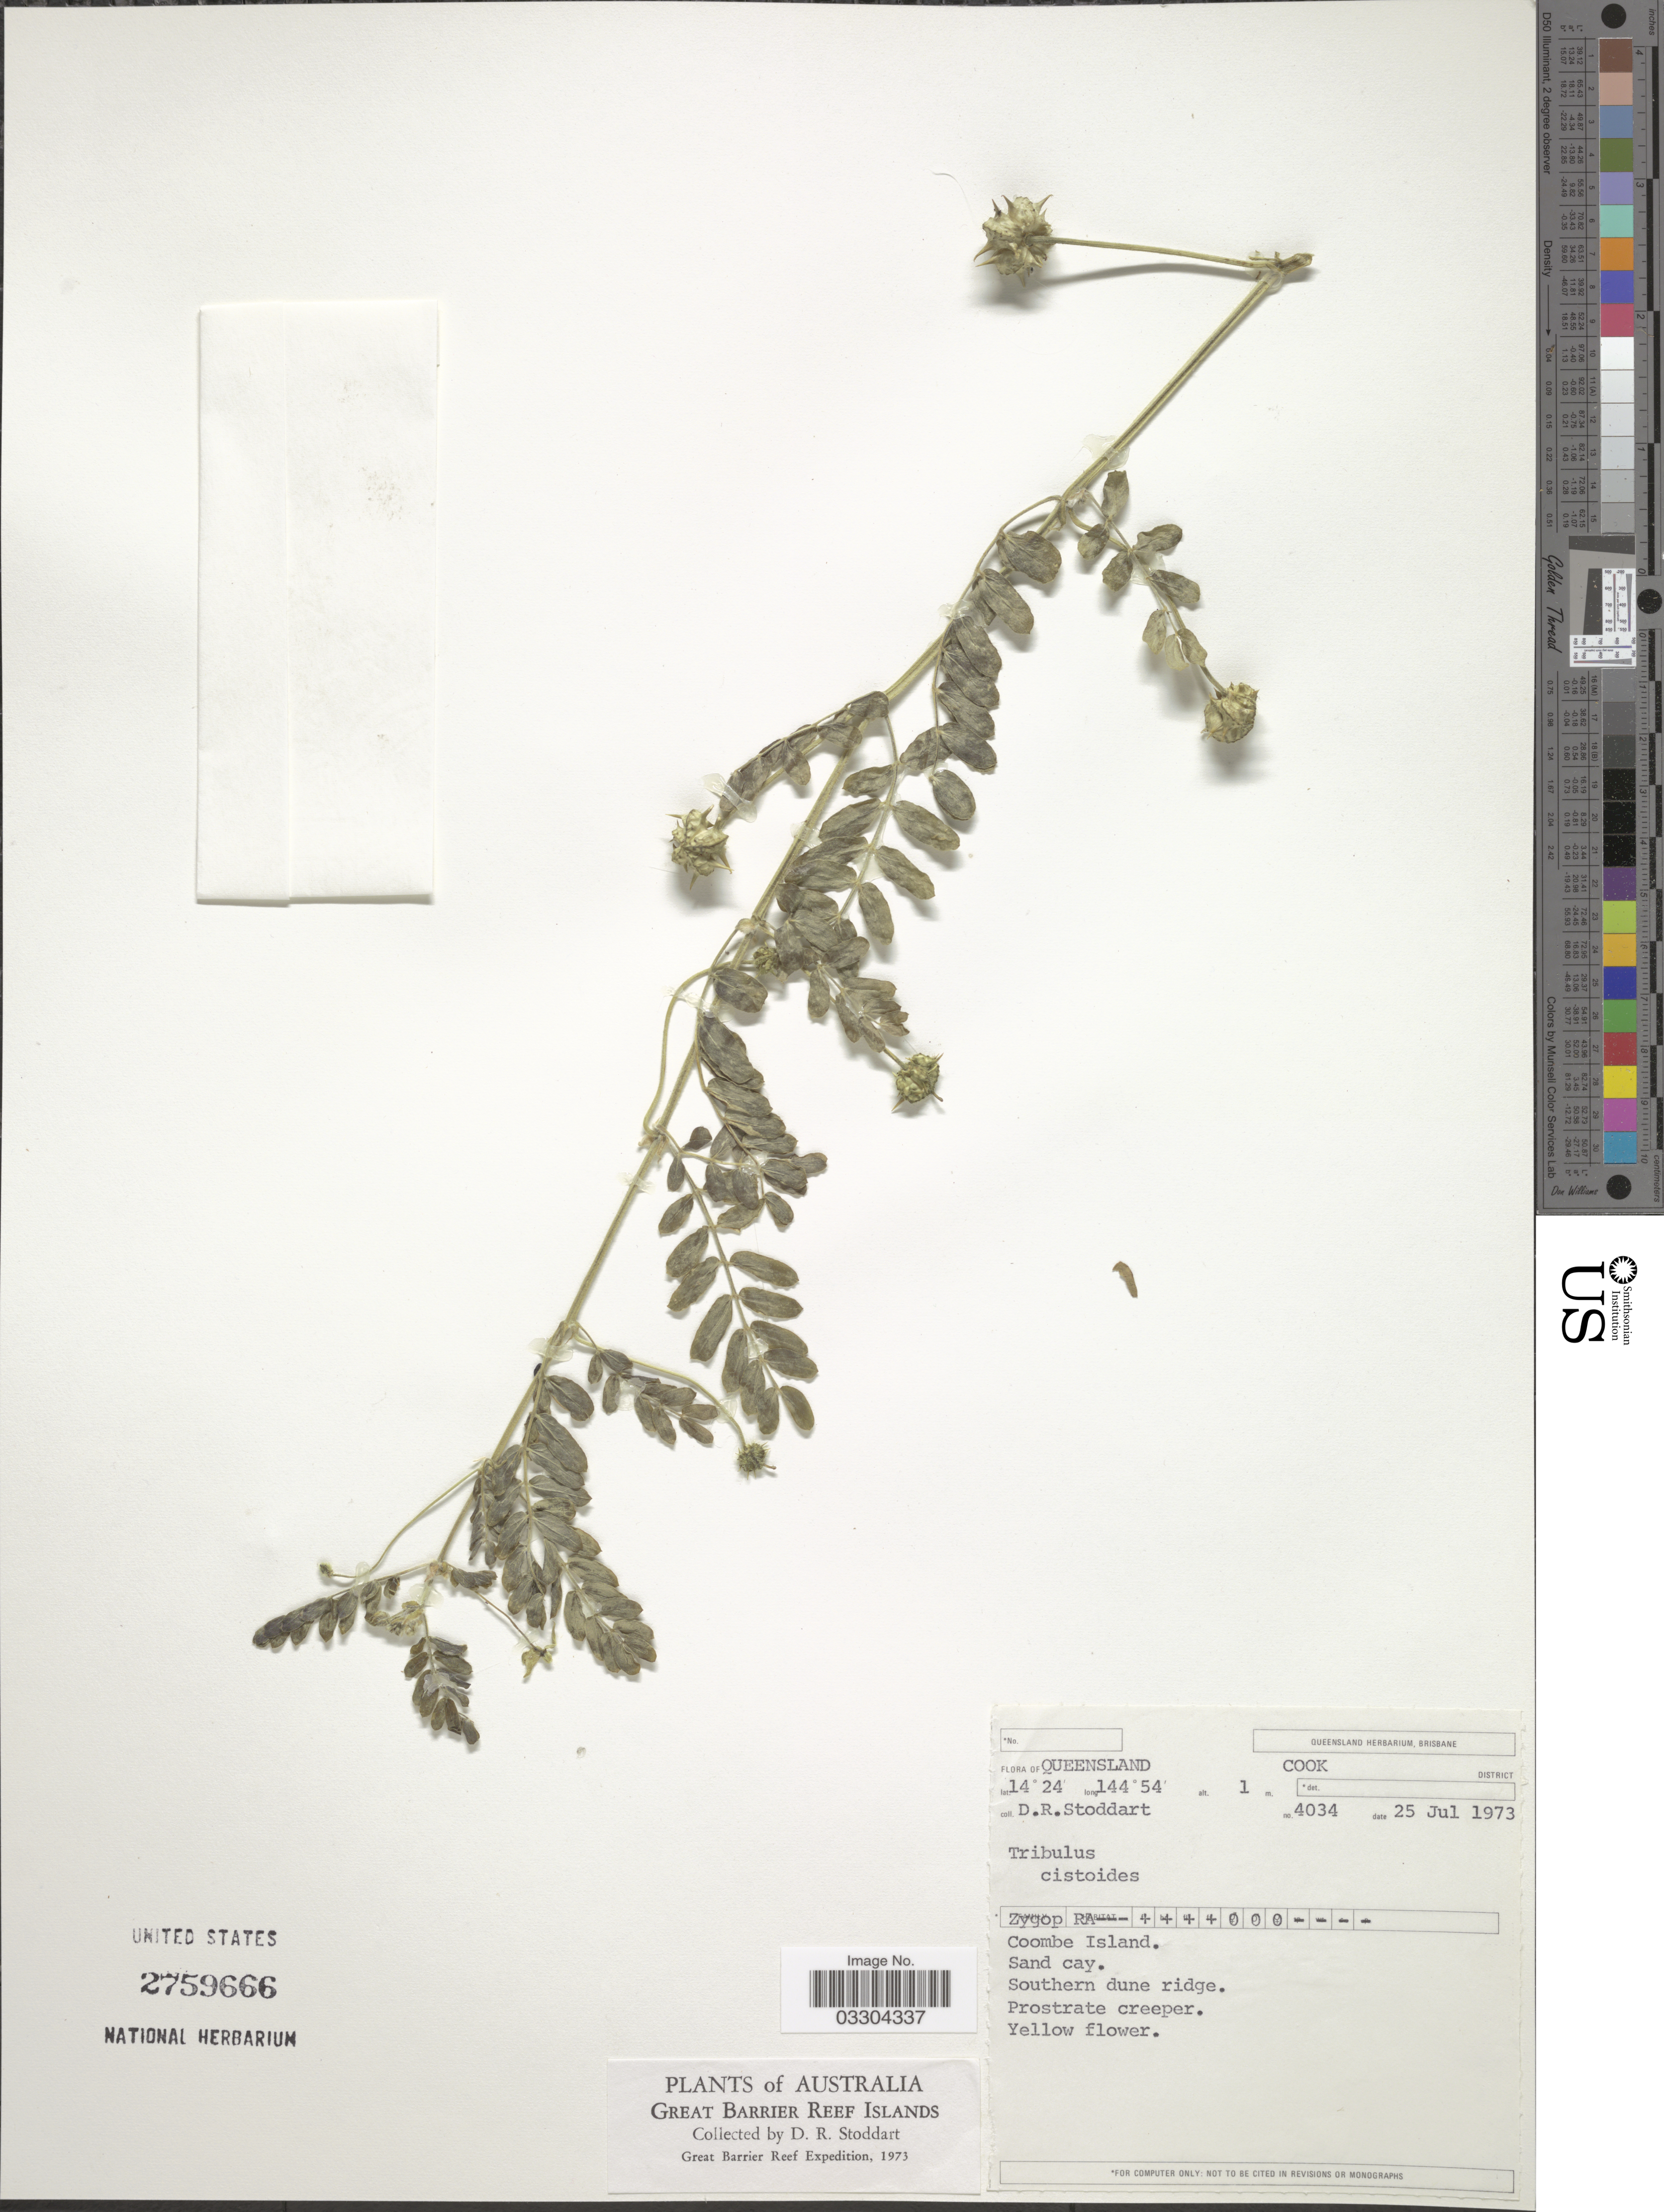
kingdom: Plantae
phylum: Tracheophyta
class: Magnoliopsida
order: Zygophyllales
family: Zygophyllaceae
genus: Tribulus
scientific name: Tribulus cistoides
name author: L.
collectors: D. R. Stoddart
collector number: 4034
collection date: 1973-07-25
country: Australia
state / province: Queensland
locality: Cook District. Coombe Island.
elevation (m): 1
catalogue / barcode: US 2759666